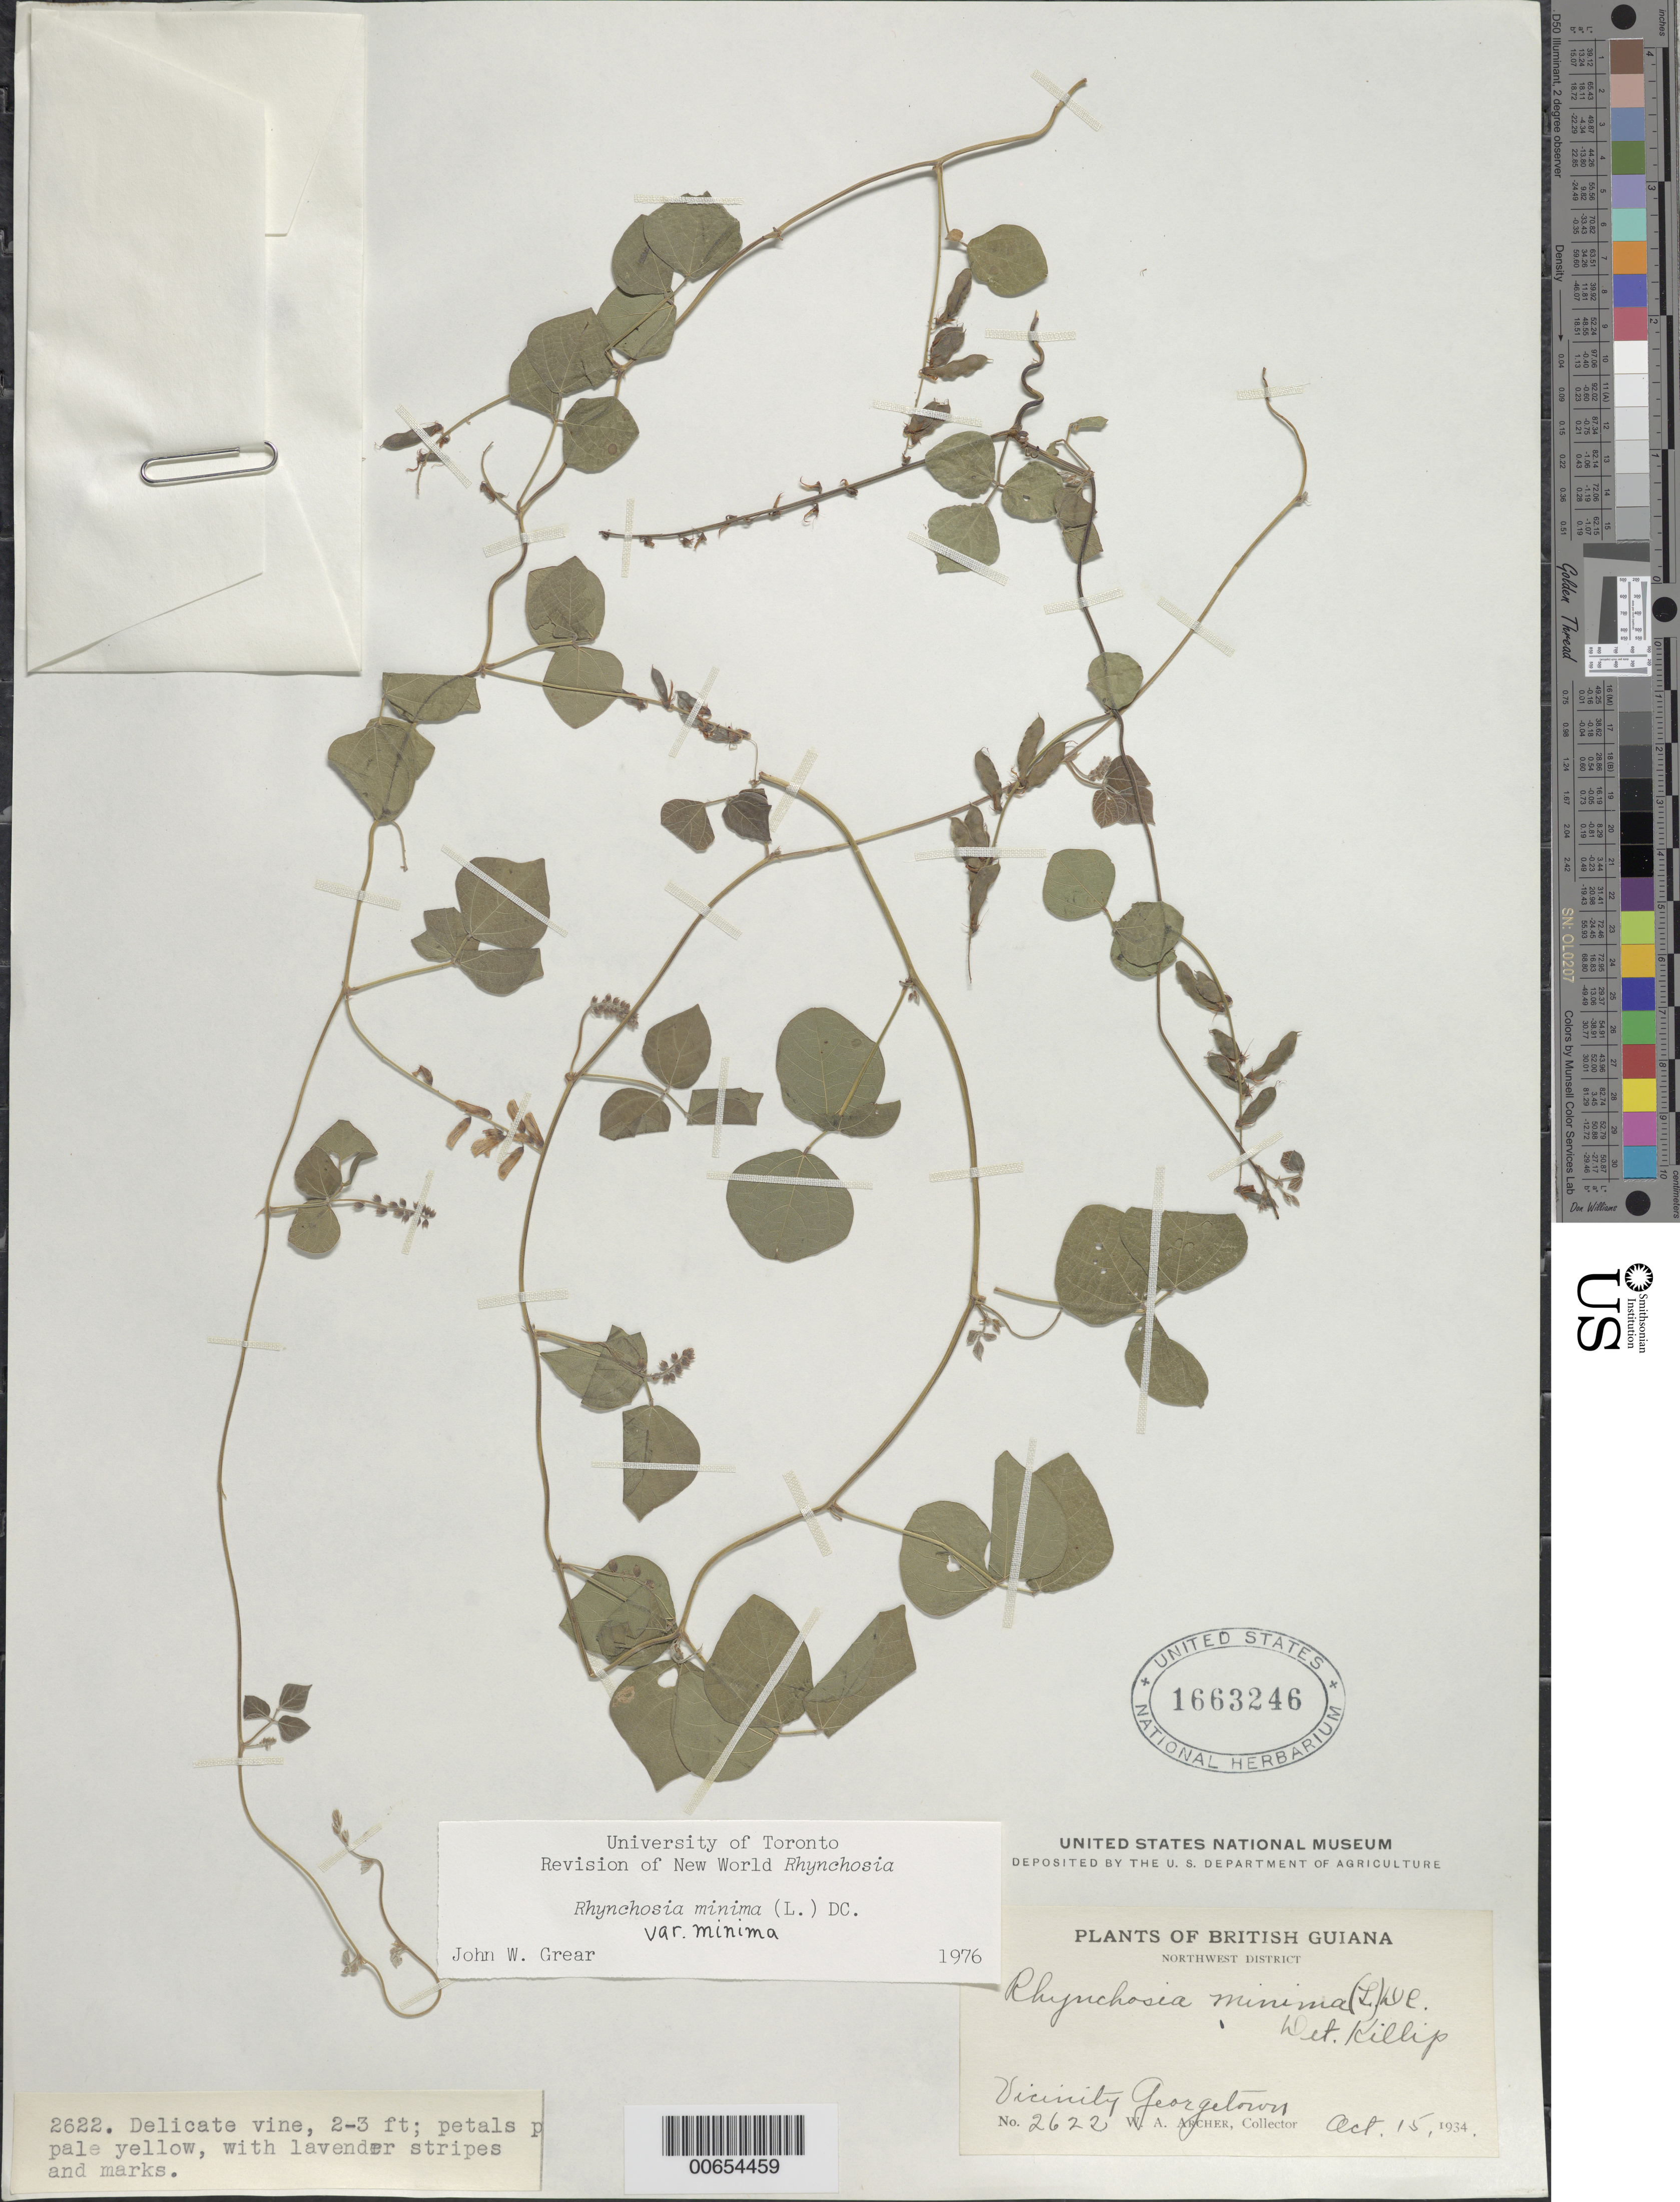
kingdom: Plantae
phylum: Tracheophyta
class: Magnoliopsida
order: Fabales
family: Fabaceae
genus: Rhynchosia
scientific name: Rhynchosia minima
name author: (L.) DC.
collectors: W. A. Archer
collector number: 2622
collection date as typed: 15-Oct-34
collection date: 1934-10-15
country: Guyana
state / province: Demerara-Mahaica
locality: Georgetown, vic.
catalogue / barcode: US 1663246